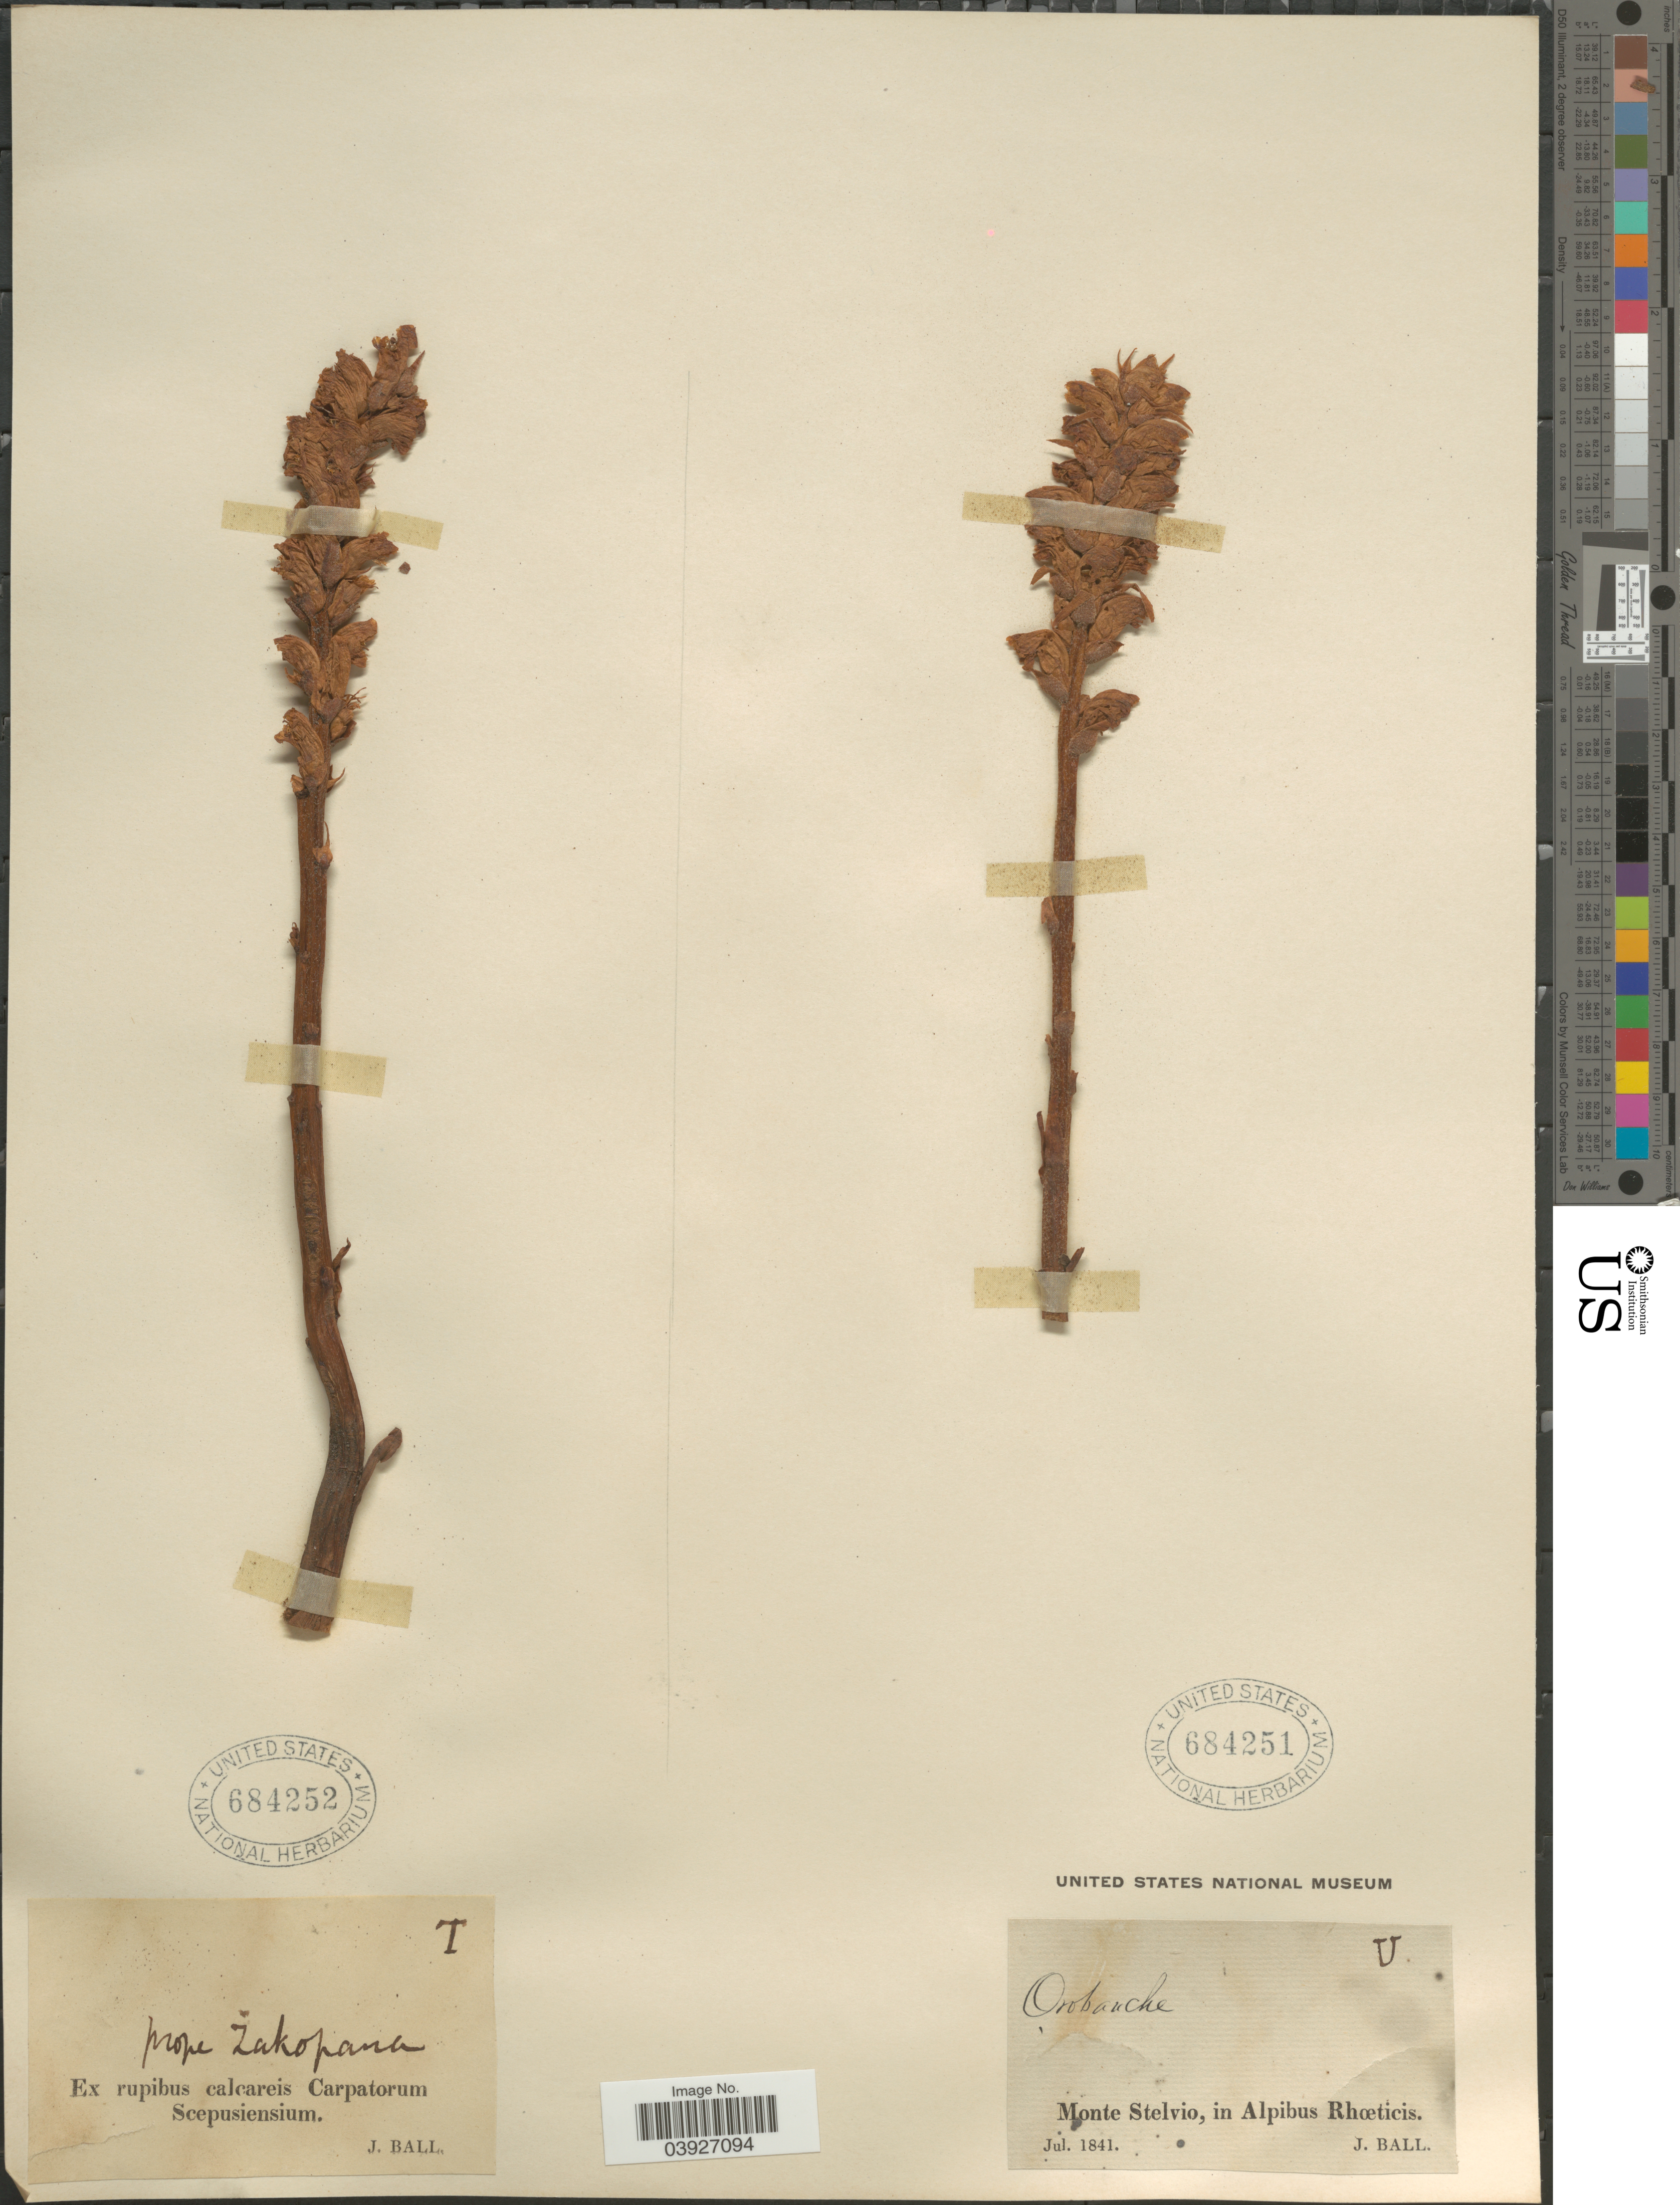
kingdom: Plantae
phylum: Tracheophyta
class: Magnoliopsida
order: Lamiales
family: Orobanchaceae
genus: Epifagus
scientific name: Epifagus sp.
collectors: J. Ball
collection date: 1841-07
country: Italy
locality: Monte Stelvio, in Alpibus Rhœticis.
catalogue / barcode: US 684251